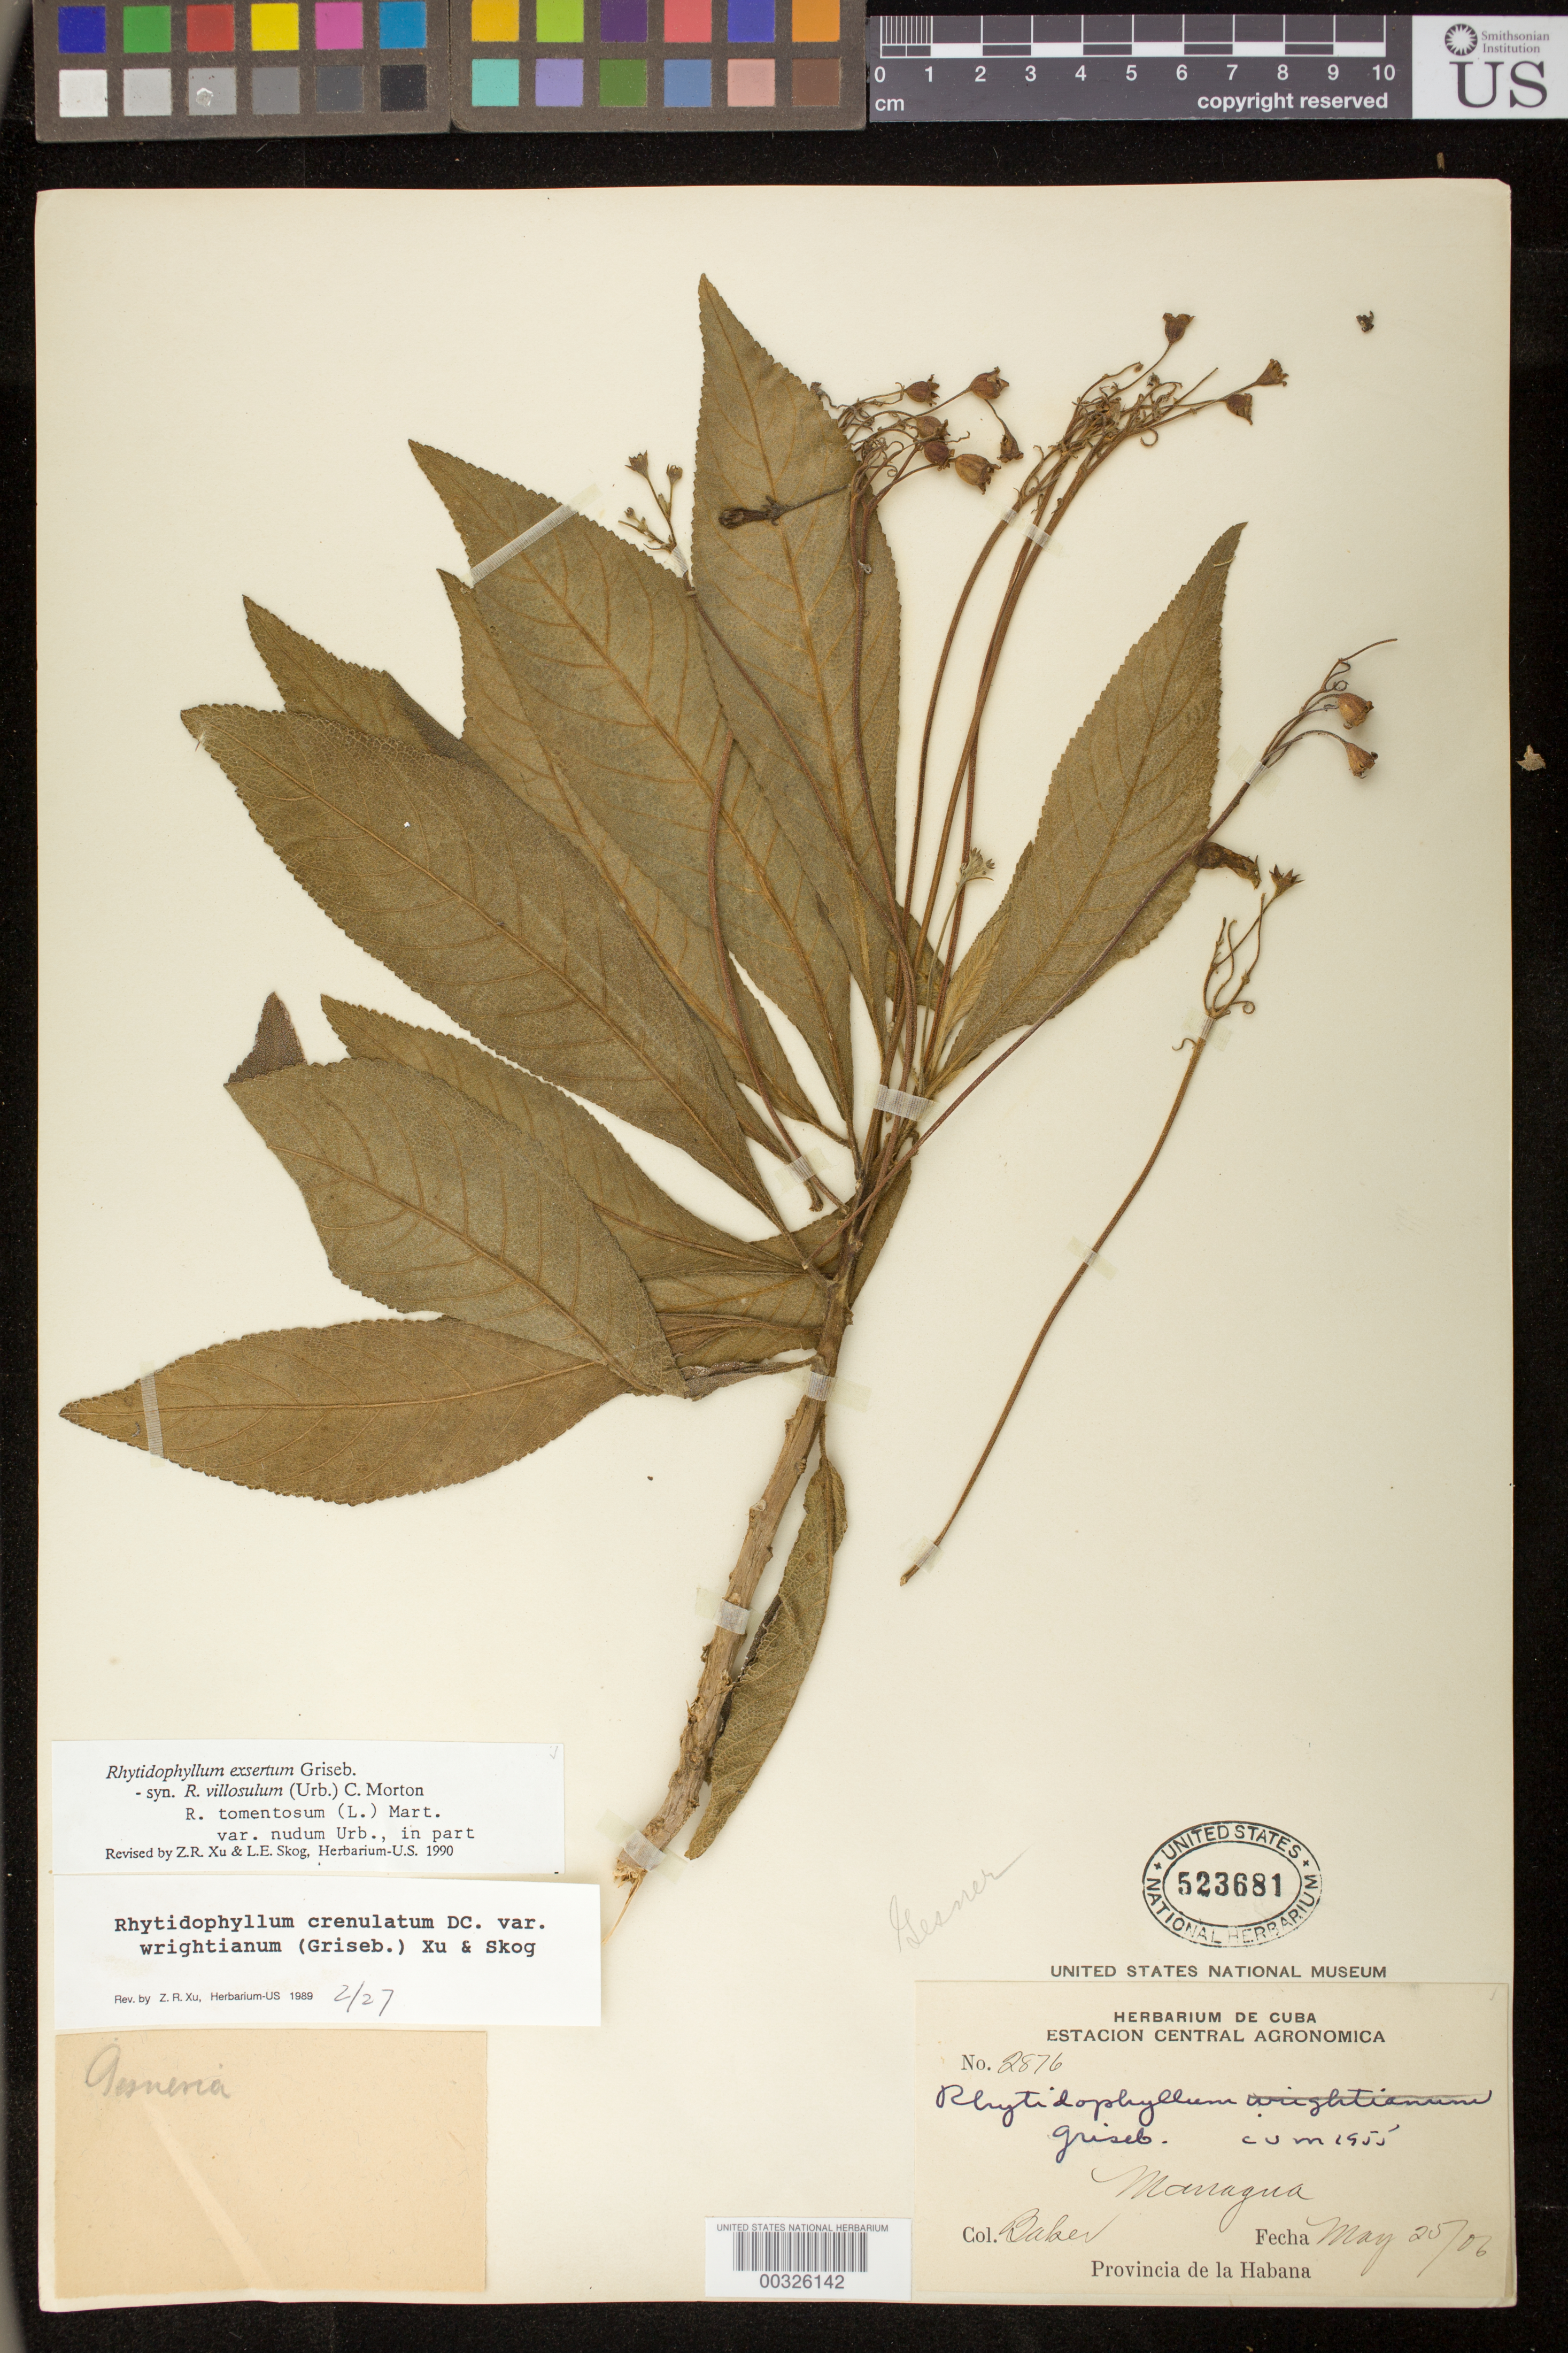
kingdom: Plantae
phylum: Tracheophyta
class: Magnoliopsida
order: Lamiales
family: Gesneriaceae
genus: Rhytidophyllum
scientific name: Rhytidophyllum exsertum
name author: Griseb.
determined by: Skog, Laurence E.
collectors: B. Baker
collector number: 2876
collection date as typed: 25 May 1906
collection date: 1906-05-25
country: Cuba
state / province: La Habana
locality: Managua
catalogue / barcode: US 523681